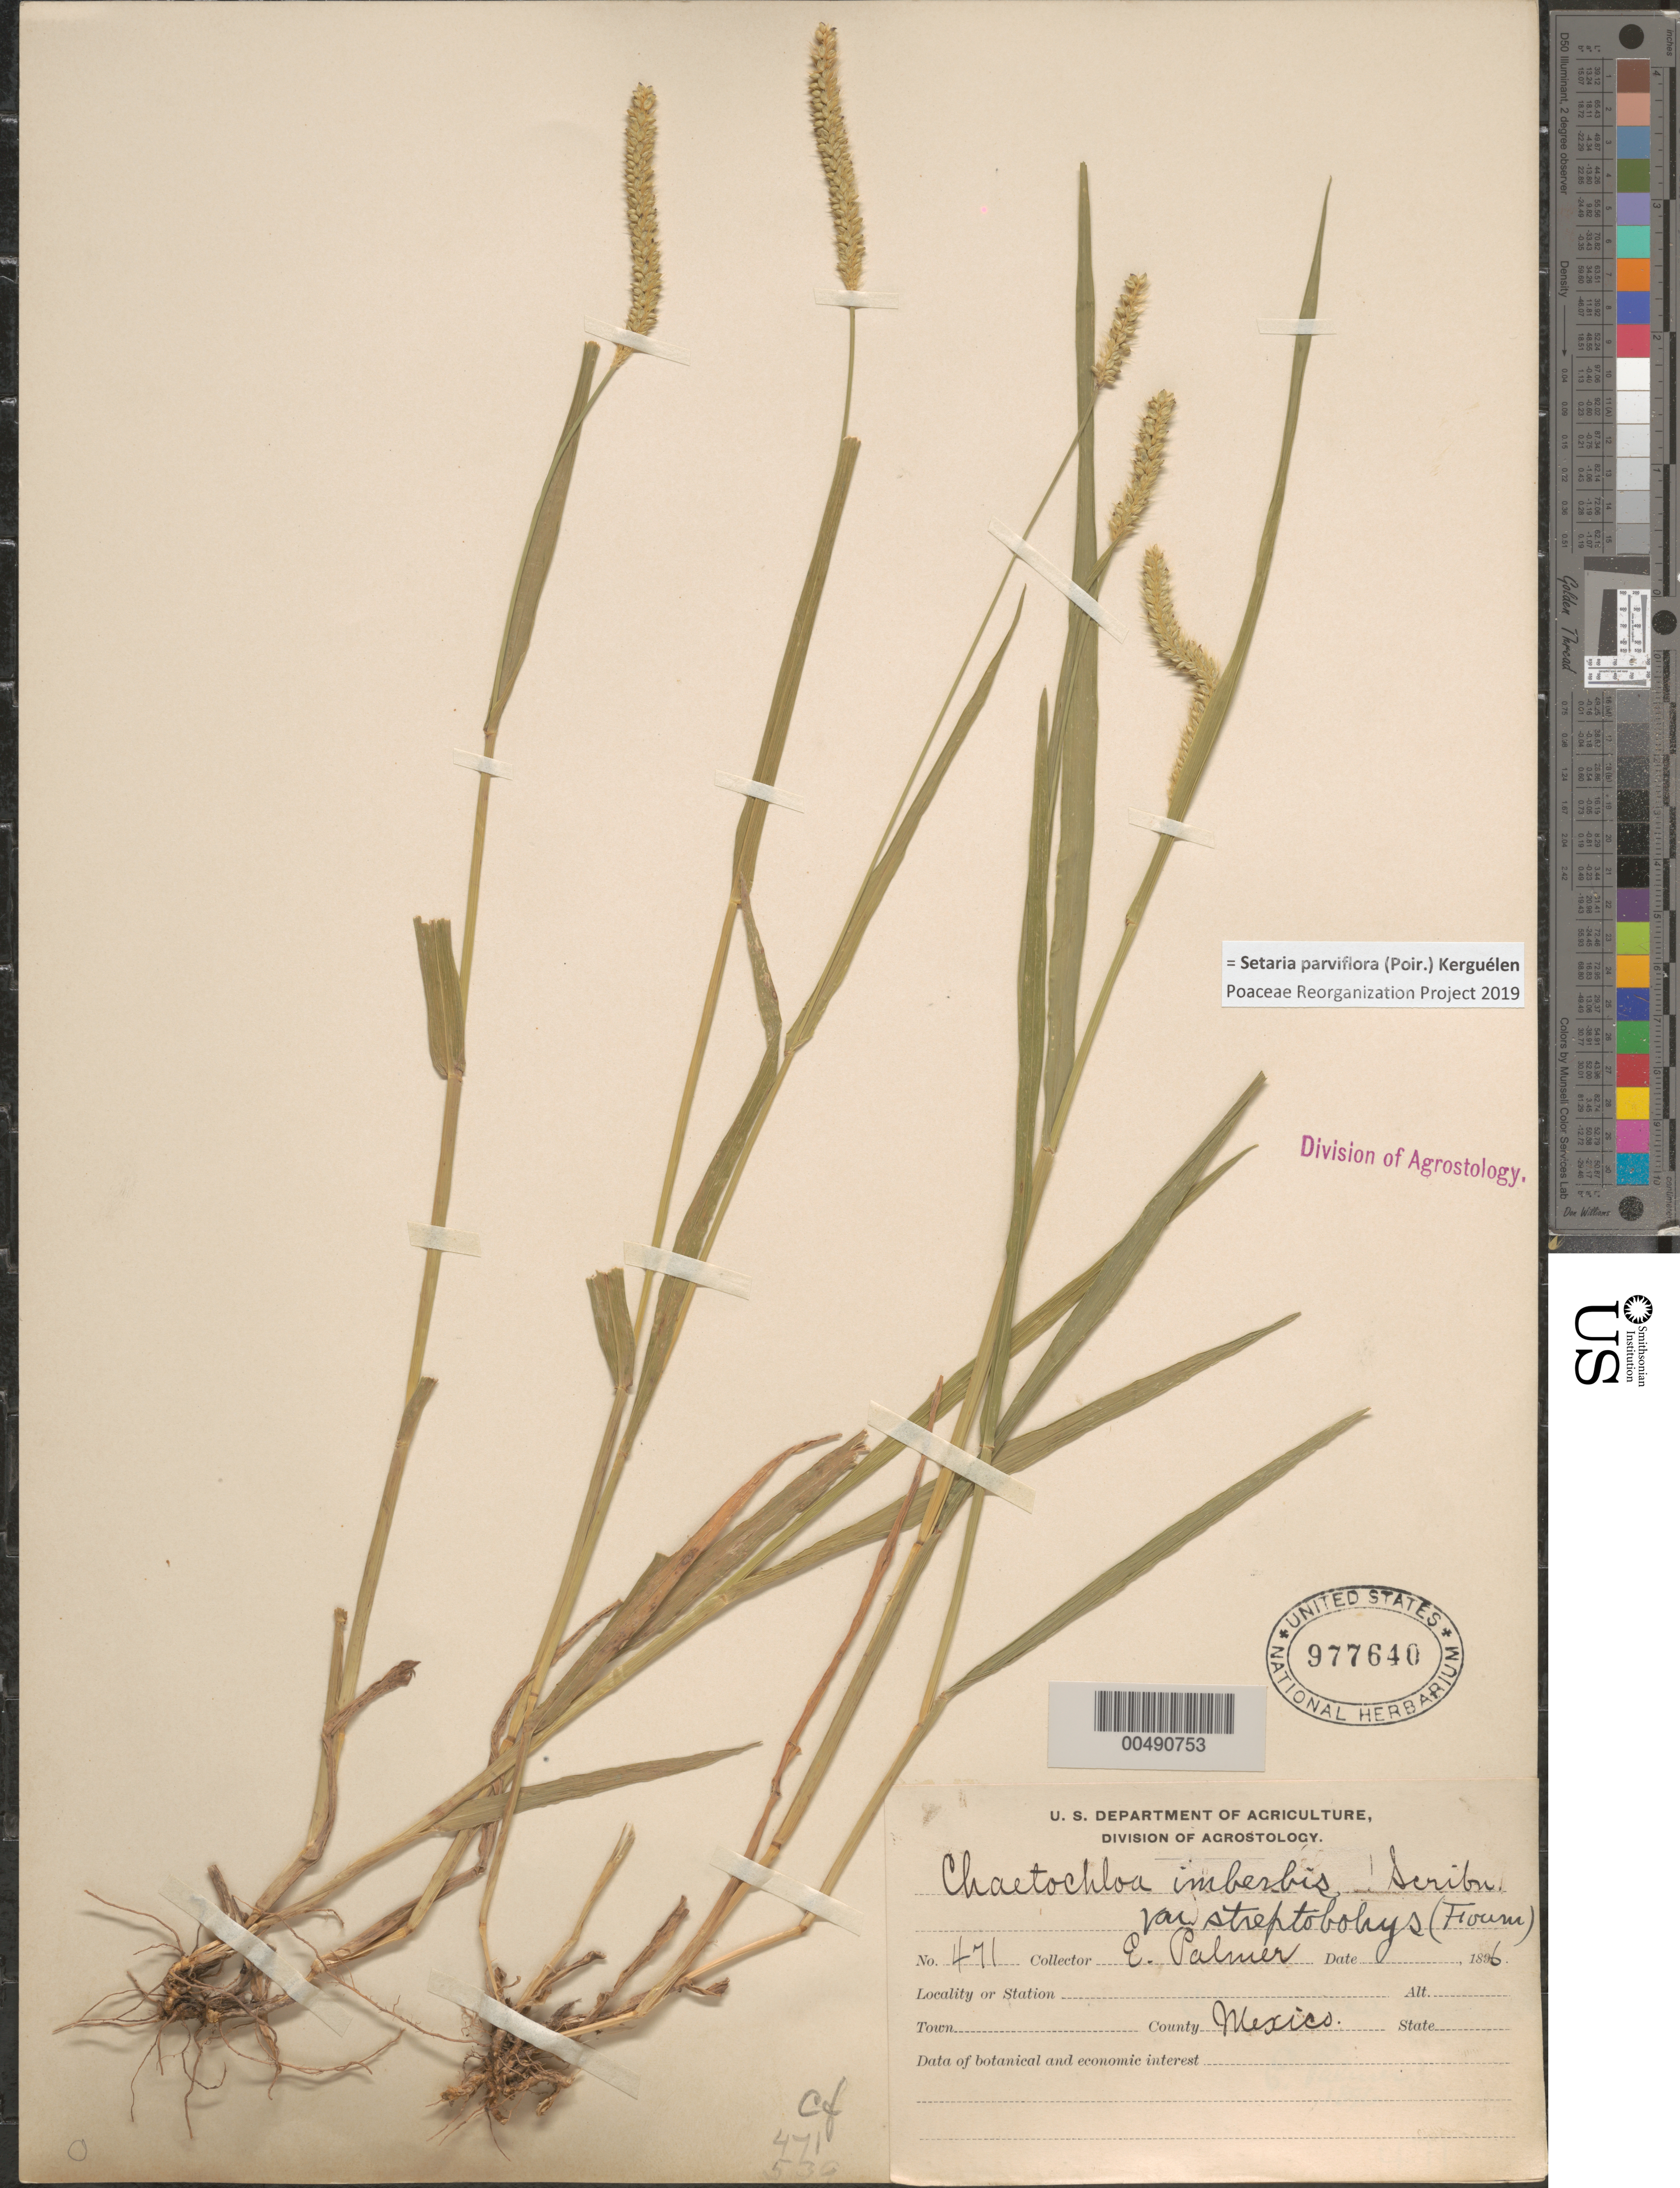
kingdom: Plantae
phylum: Tracheophyta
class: Liliopsida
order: Poales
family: Poaceae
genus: Setaria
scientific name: Setaria parviflora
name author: (Poir.) Kerguélen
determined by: Poaceae Reorganization Project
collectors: E. Palmer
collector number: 471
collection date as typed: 1896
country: Mexico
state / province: Durango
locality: San Ramon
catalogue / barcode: US 977640